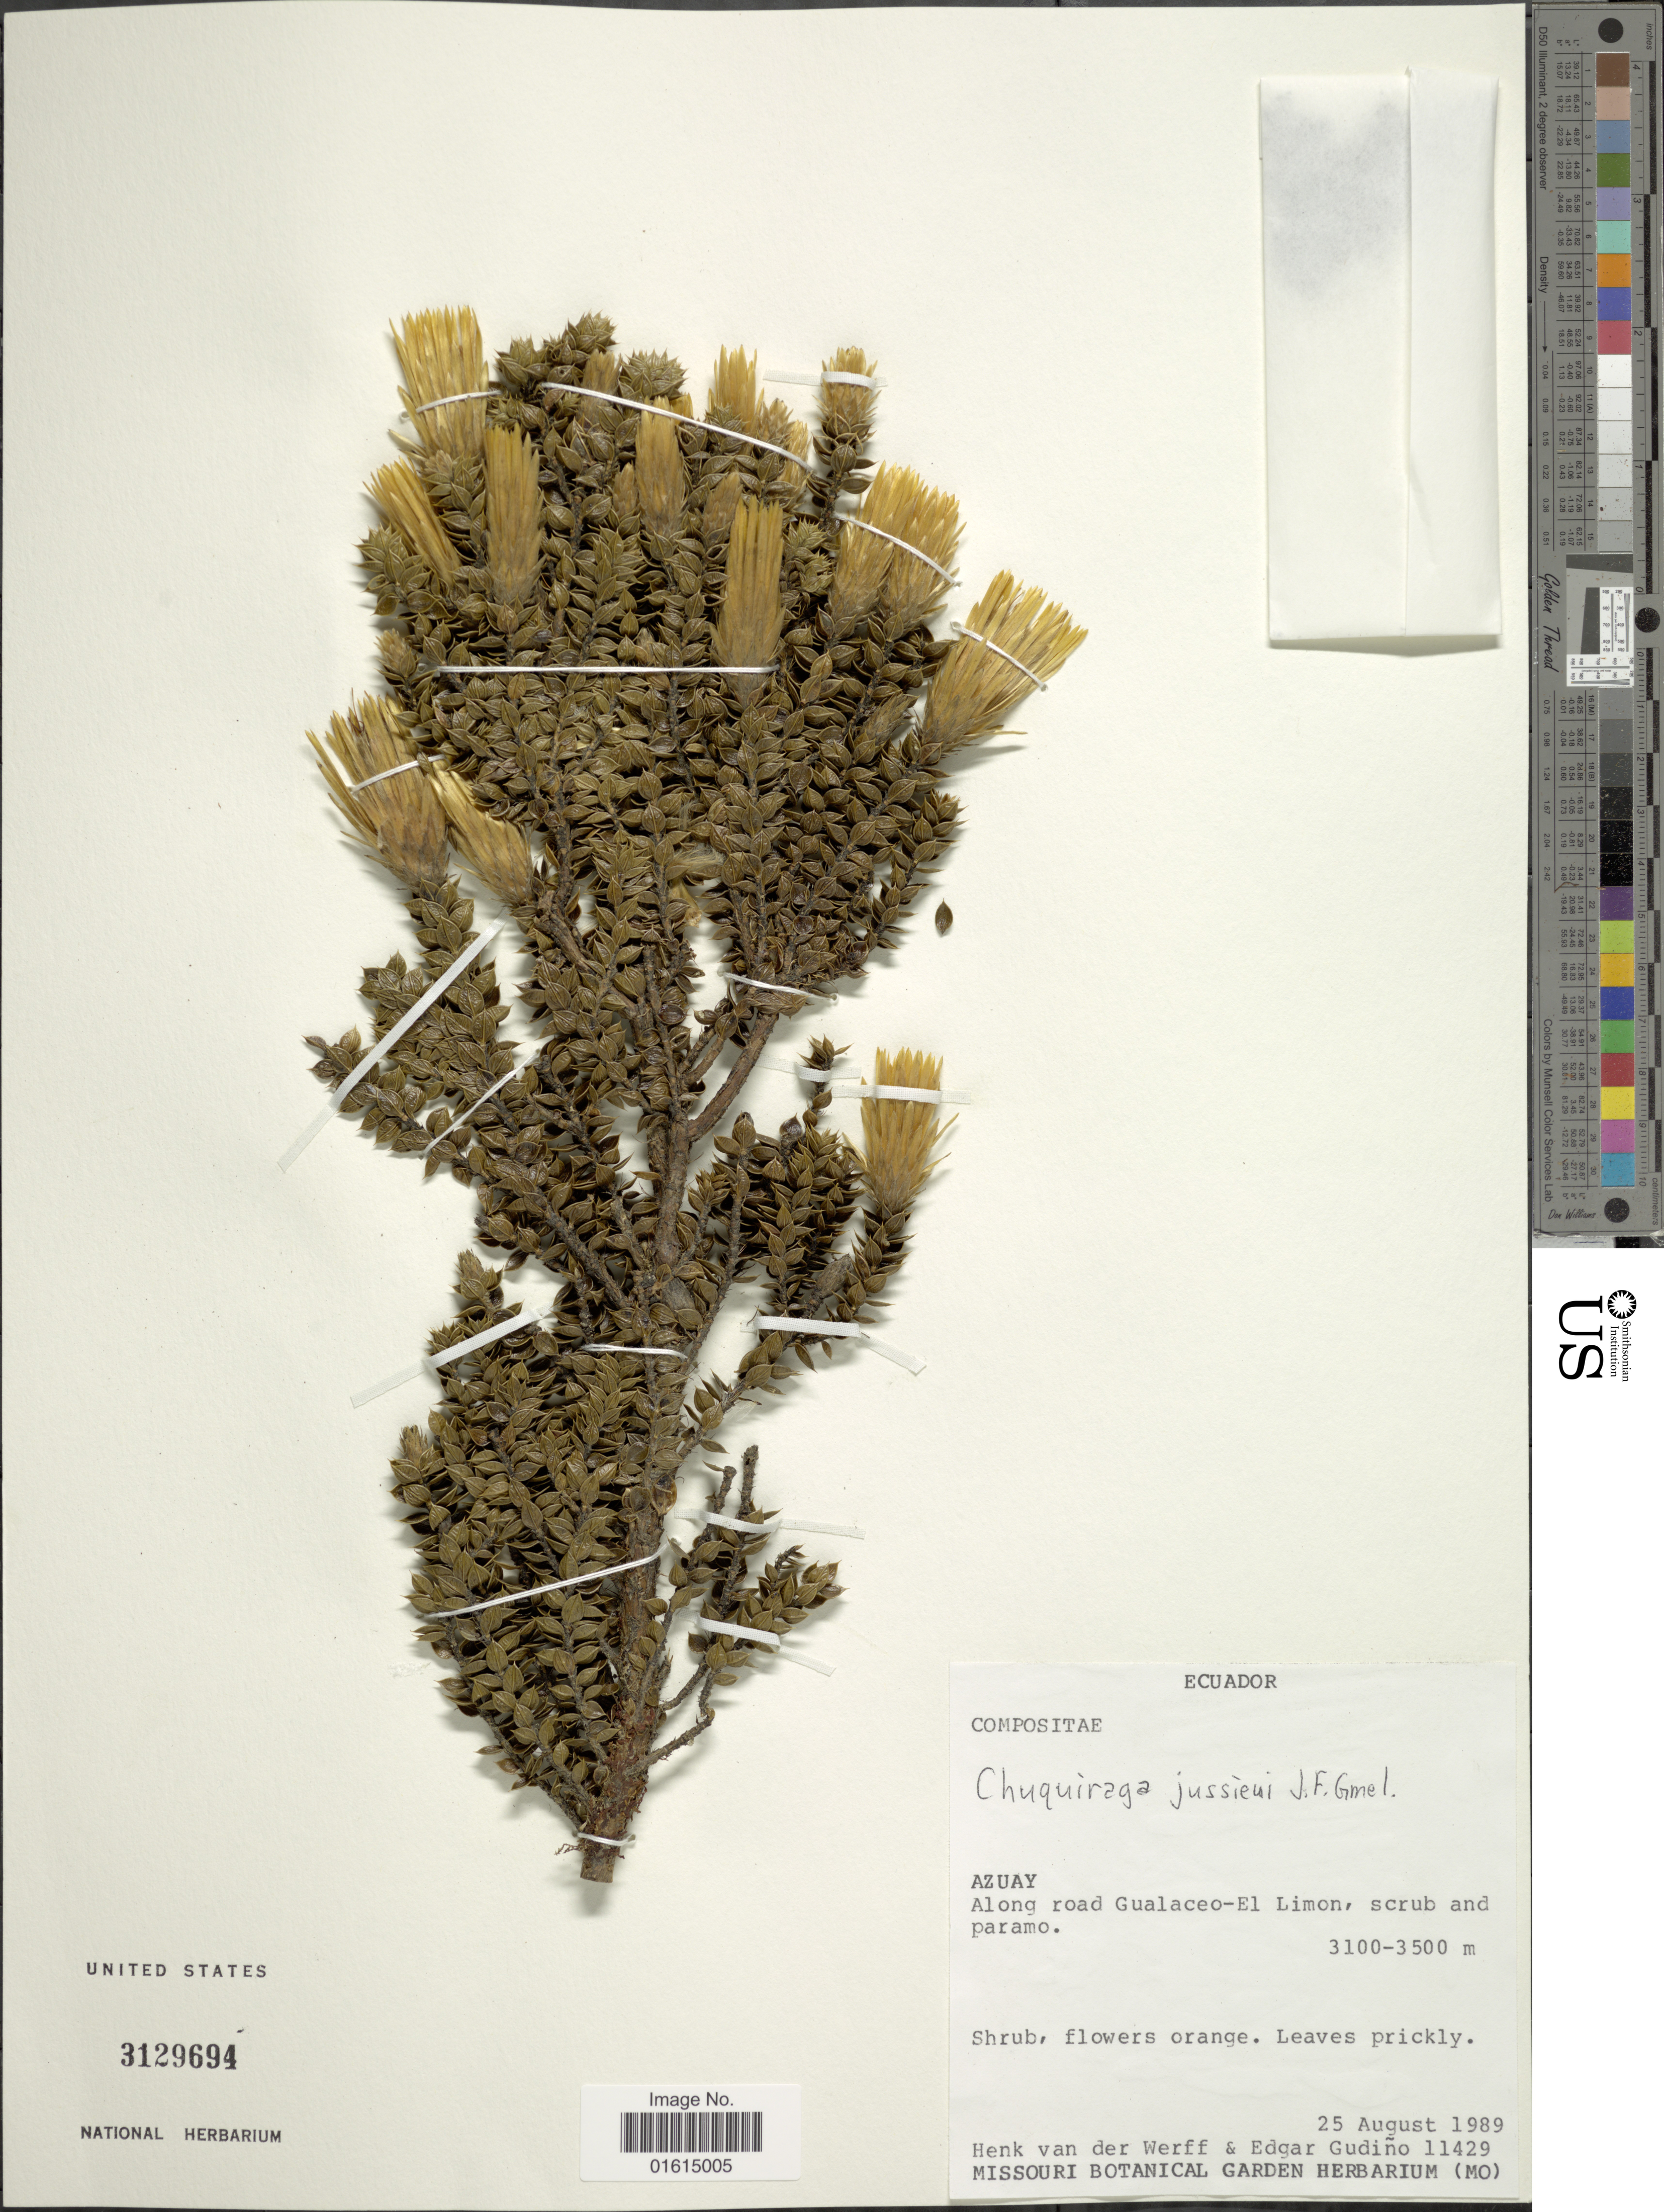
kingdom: Plantae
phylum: Tracheophyta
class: Magnoliopsida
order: Asterales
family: Asteraceae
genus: Chuquiraga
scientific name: Chuquiraga jussieui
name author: J.F. Gmel.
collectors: H. van der Werff & E. Gudiño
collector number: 11429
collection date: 1989-08-25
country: Ecuador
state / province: Azuay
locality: Along road Gualaceo-El Limon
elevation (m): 3100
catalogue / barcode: US 3129694